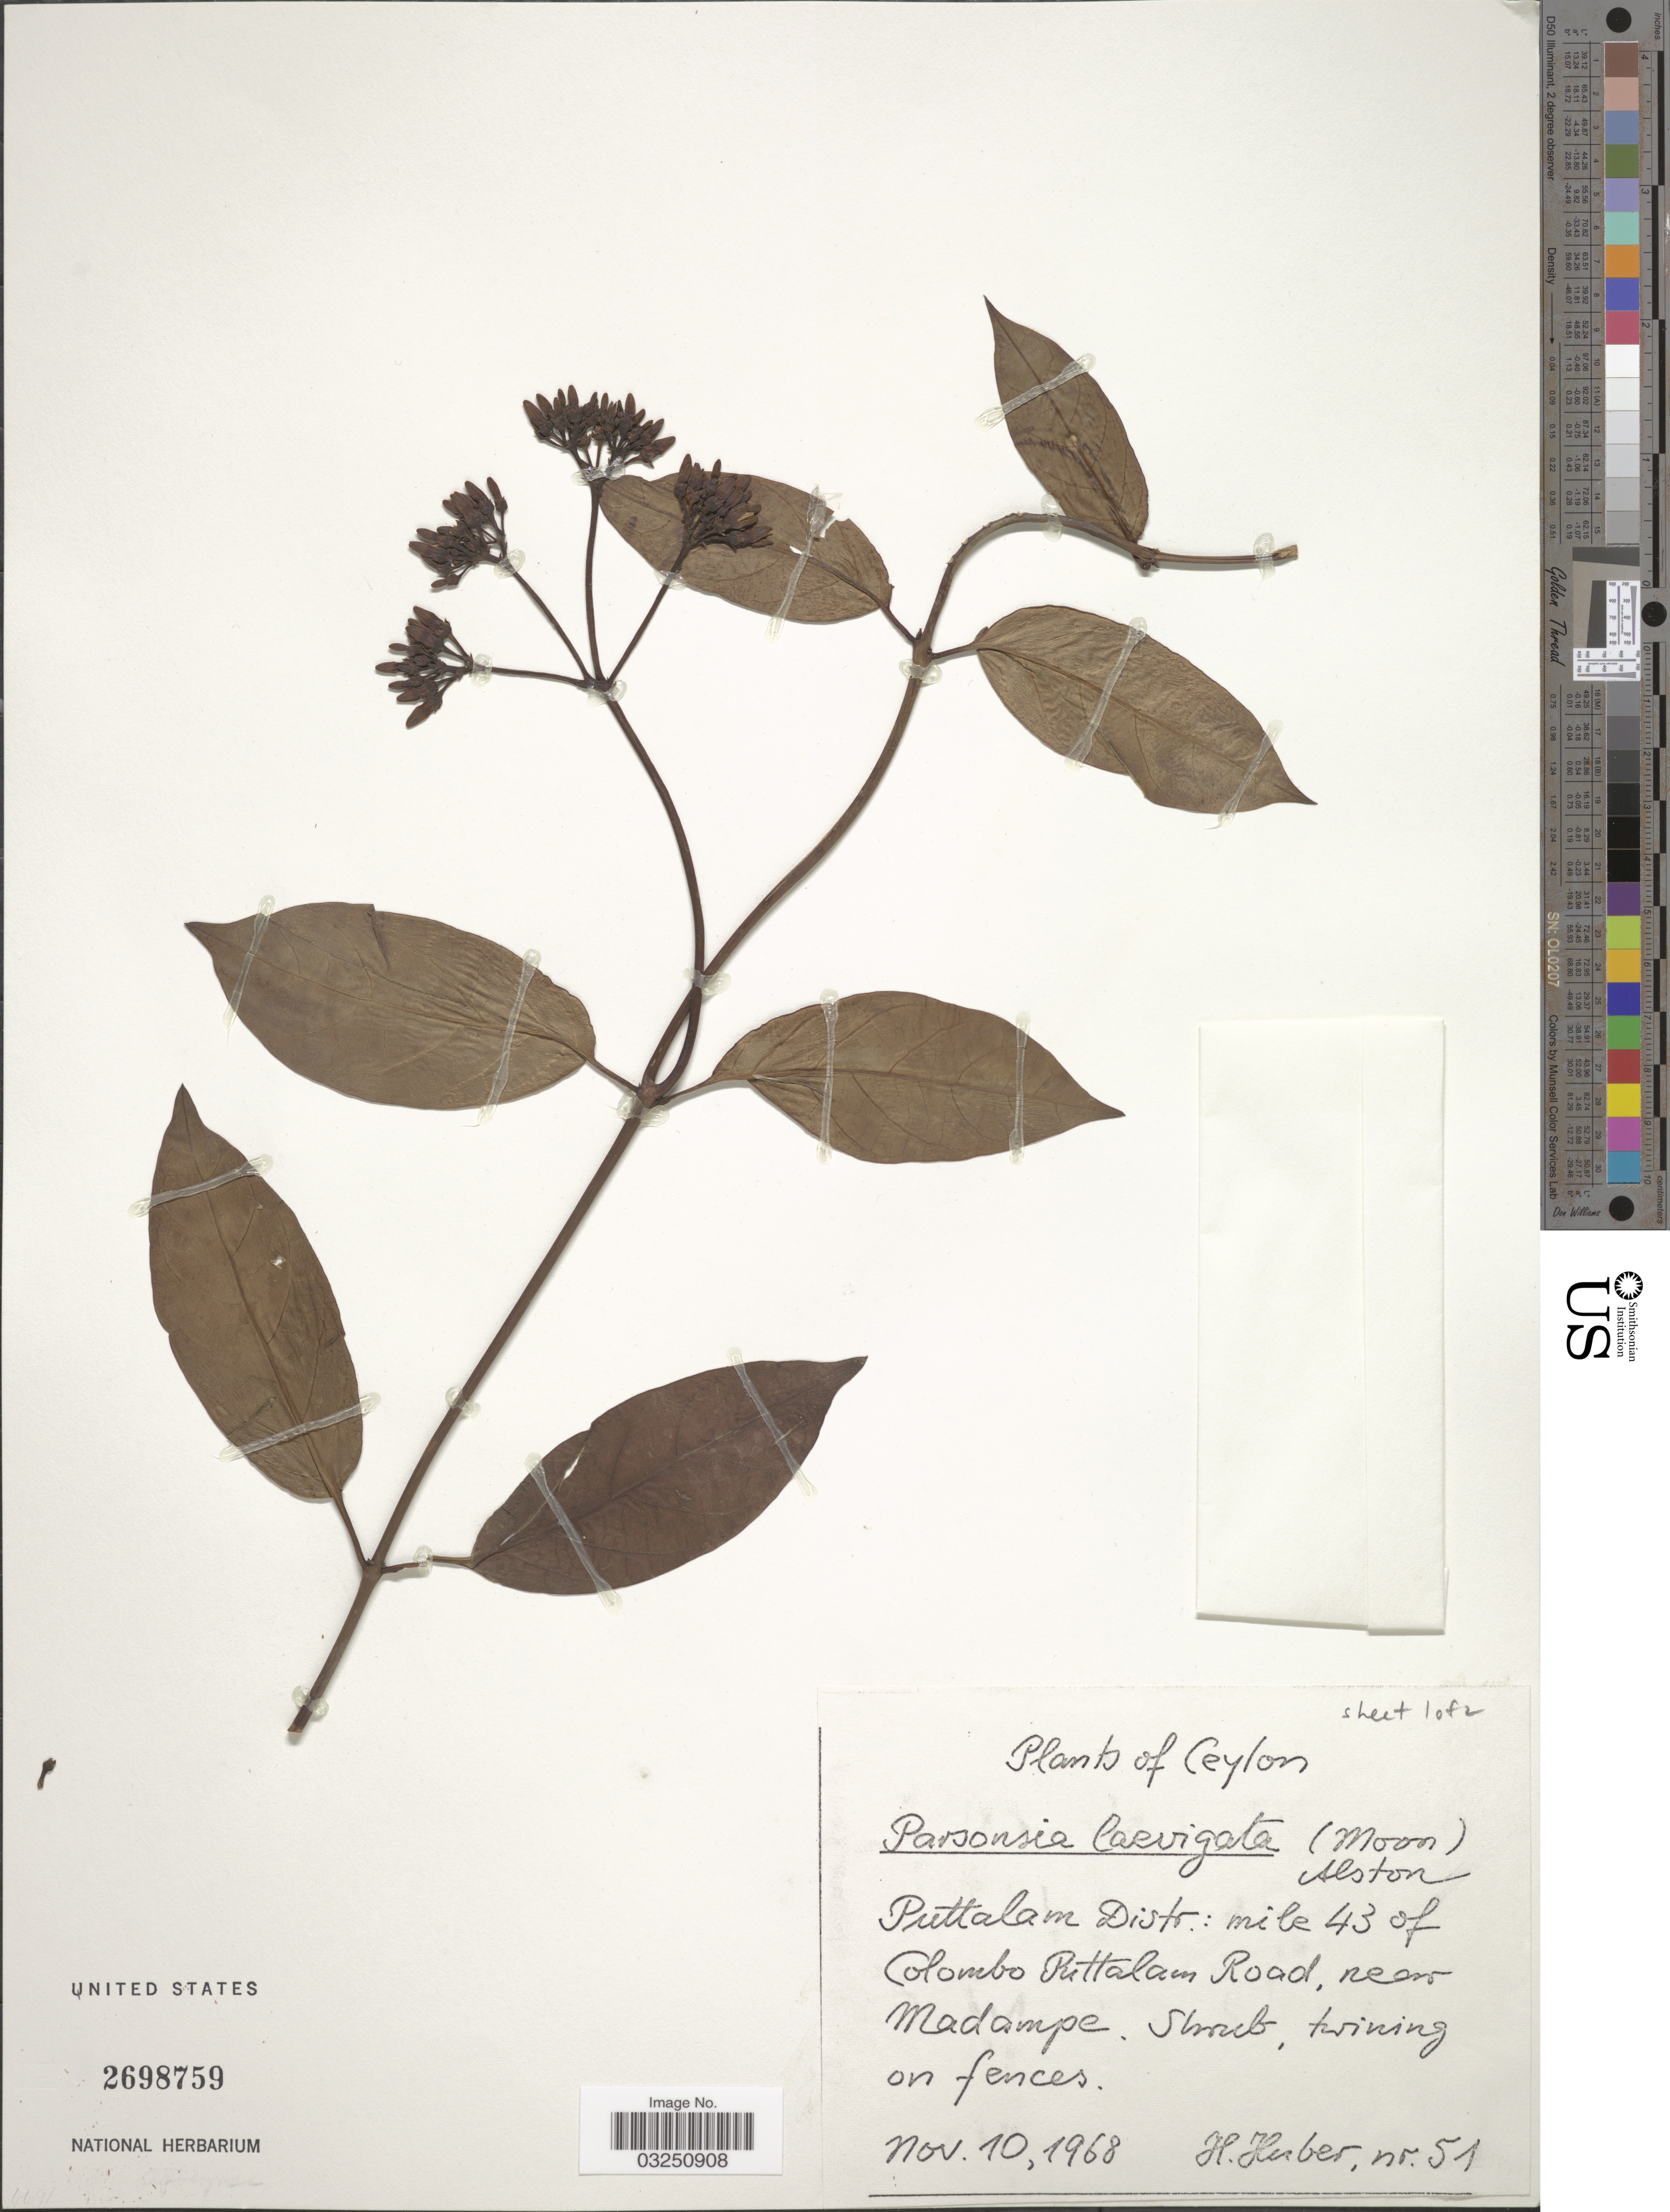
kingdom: Plantae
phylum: Tracheophyta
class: Magnoliopsida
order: Gentianales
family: Apocynaceae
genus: Parsonsia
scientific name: Parsonsia alboflavescens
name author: (Dennst.) Mabberley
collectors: H. Huber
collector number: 51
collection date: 1968-11-10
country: Sri Lanka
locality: Ceylon. Puttalam Distr.: mile 43 of Colombo Puttalam Road, near Madampe.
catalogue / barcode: US 2698759